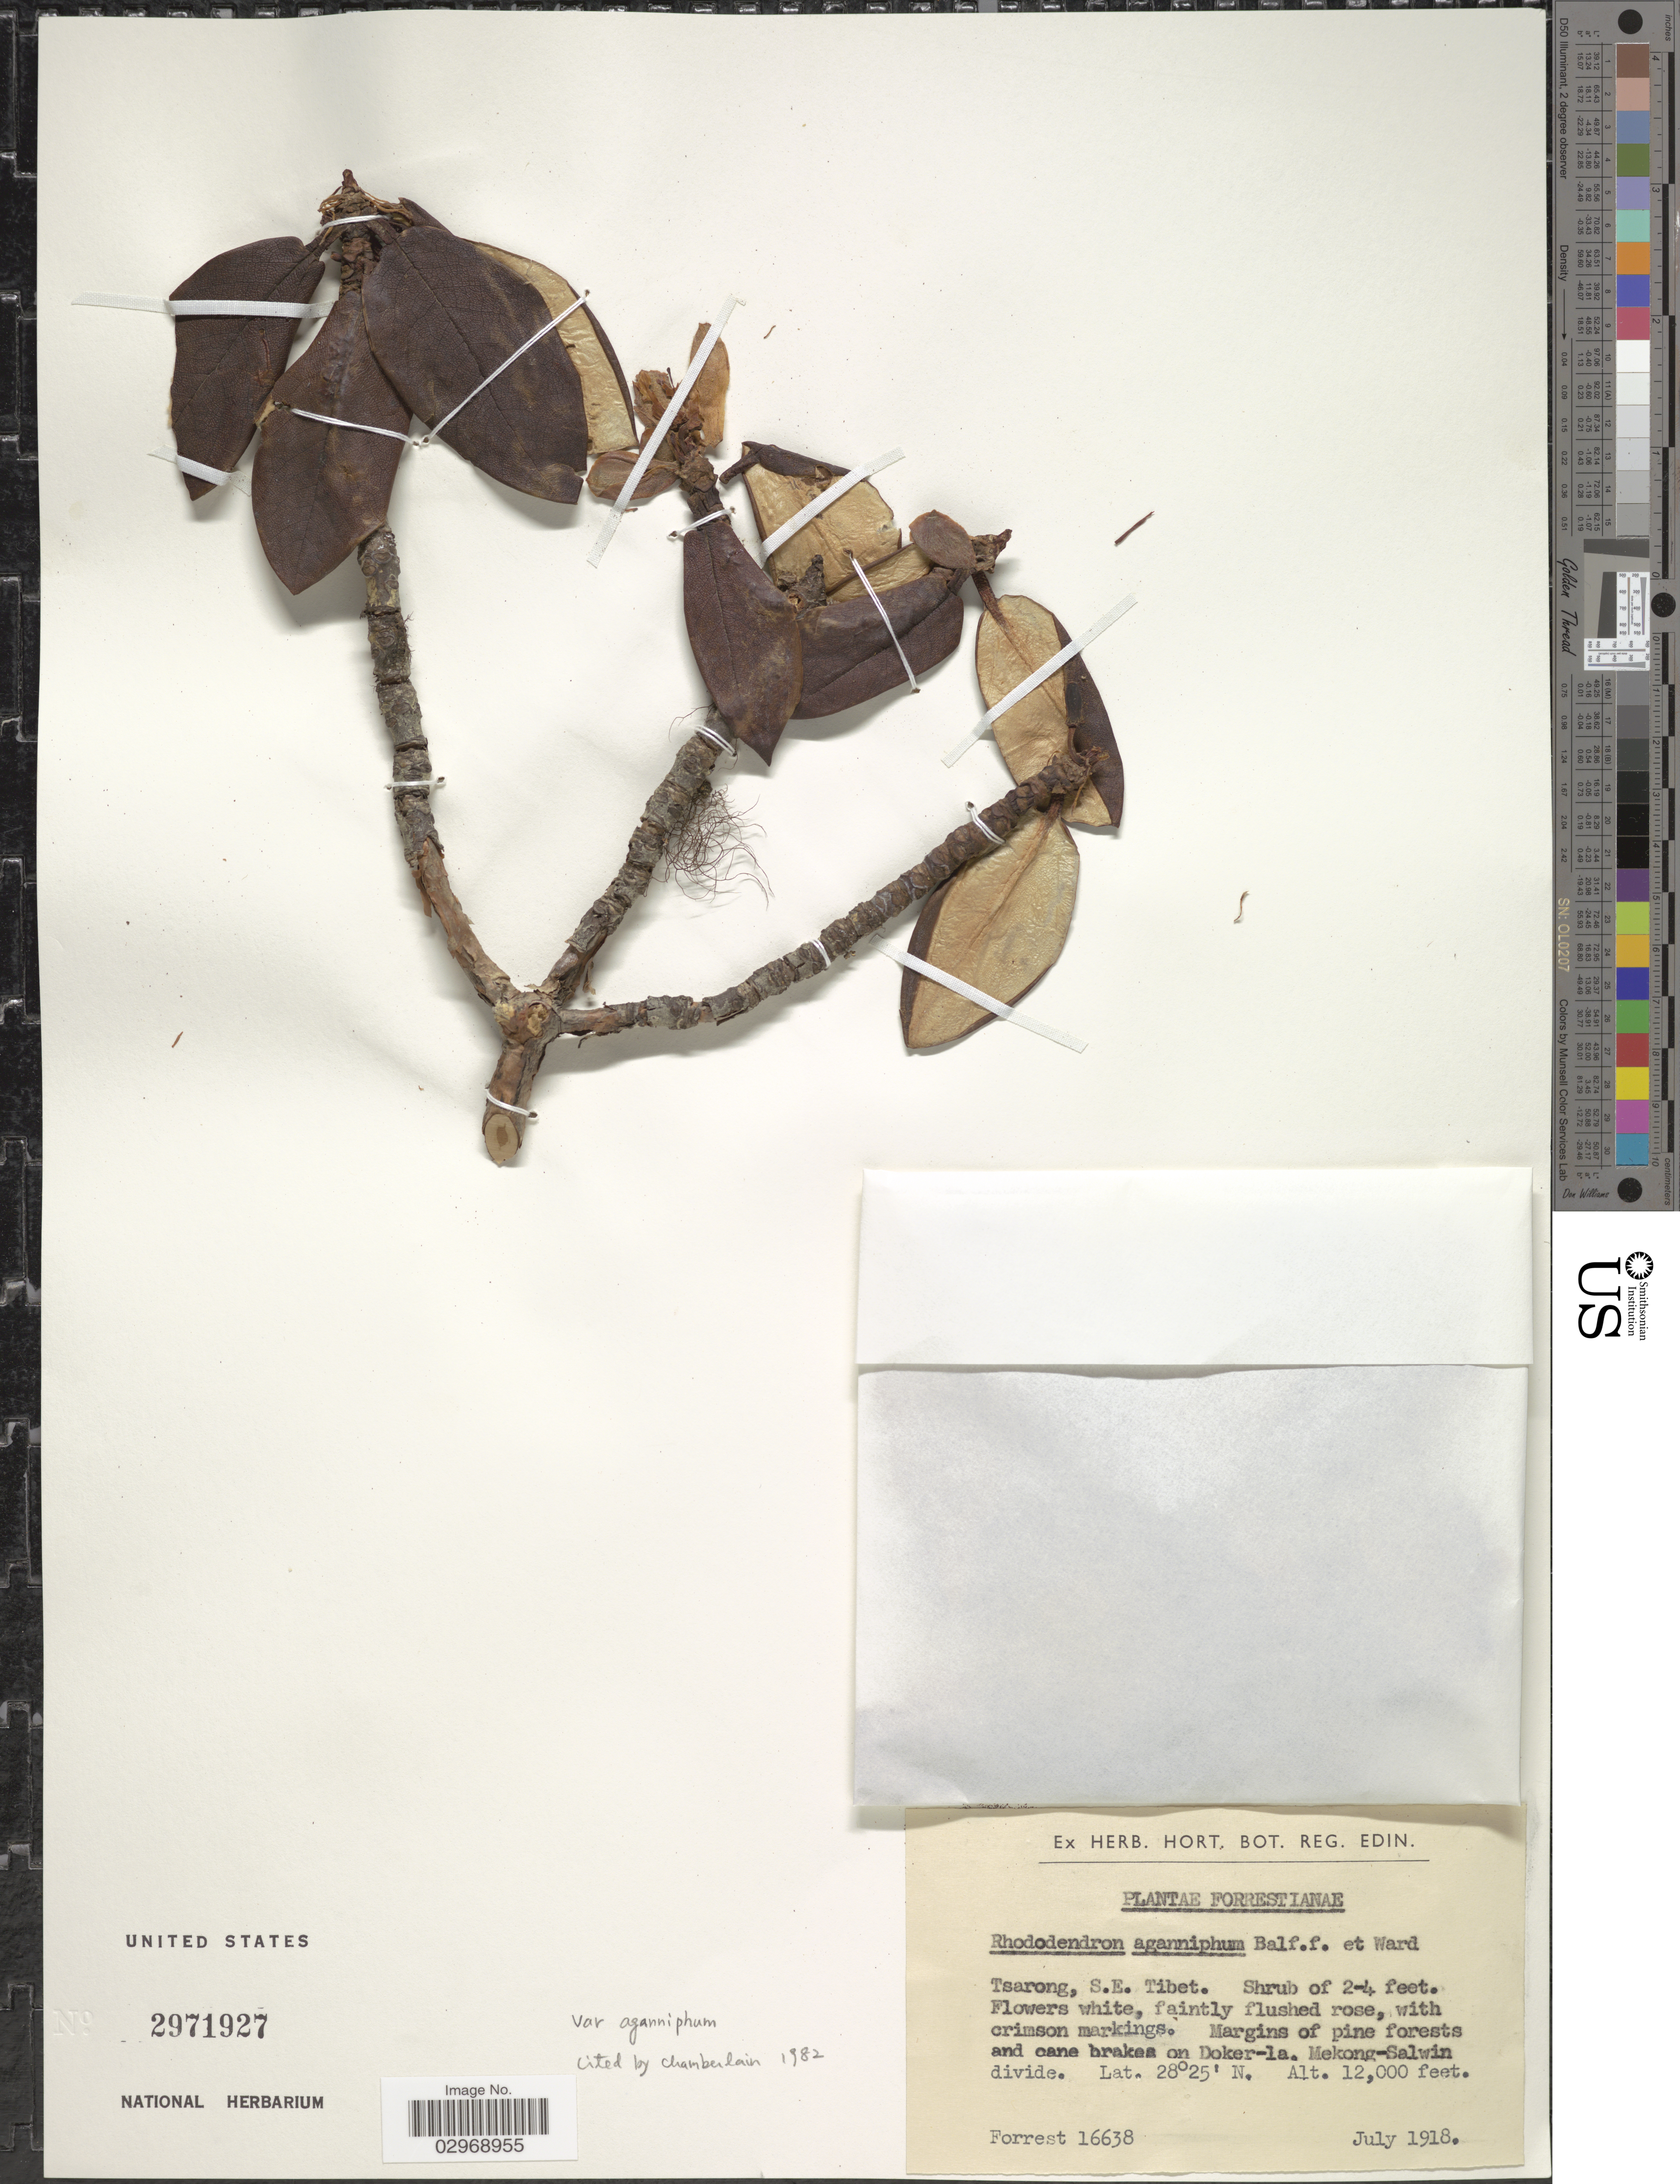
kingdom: Plantae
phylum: Tracheophyta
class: Magnoliopsida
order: Ericales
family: Ericaceae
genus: Rhododendron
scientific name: Rhododendron aganniphum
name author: Balf. f. & Kingdon-Ward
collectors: -. Forrest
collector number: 16638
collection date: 1918-07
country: China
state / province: Xizang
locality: Tsarong, S.E. Tibet. Margins of pine forests and cane brakes on Doker-la. Mekong-Salwin divide.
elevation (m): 3658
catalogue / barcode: US 2971927